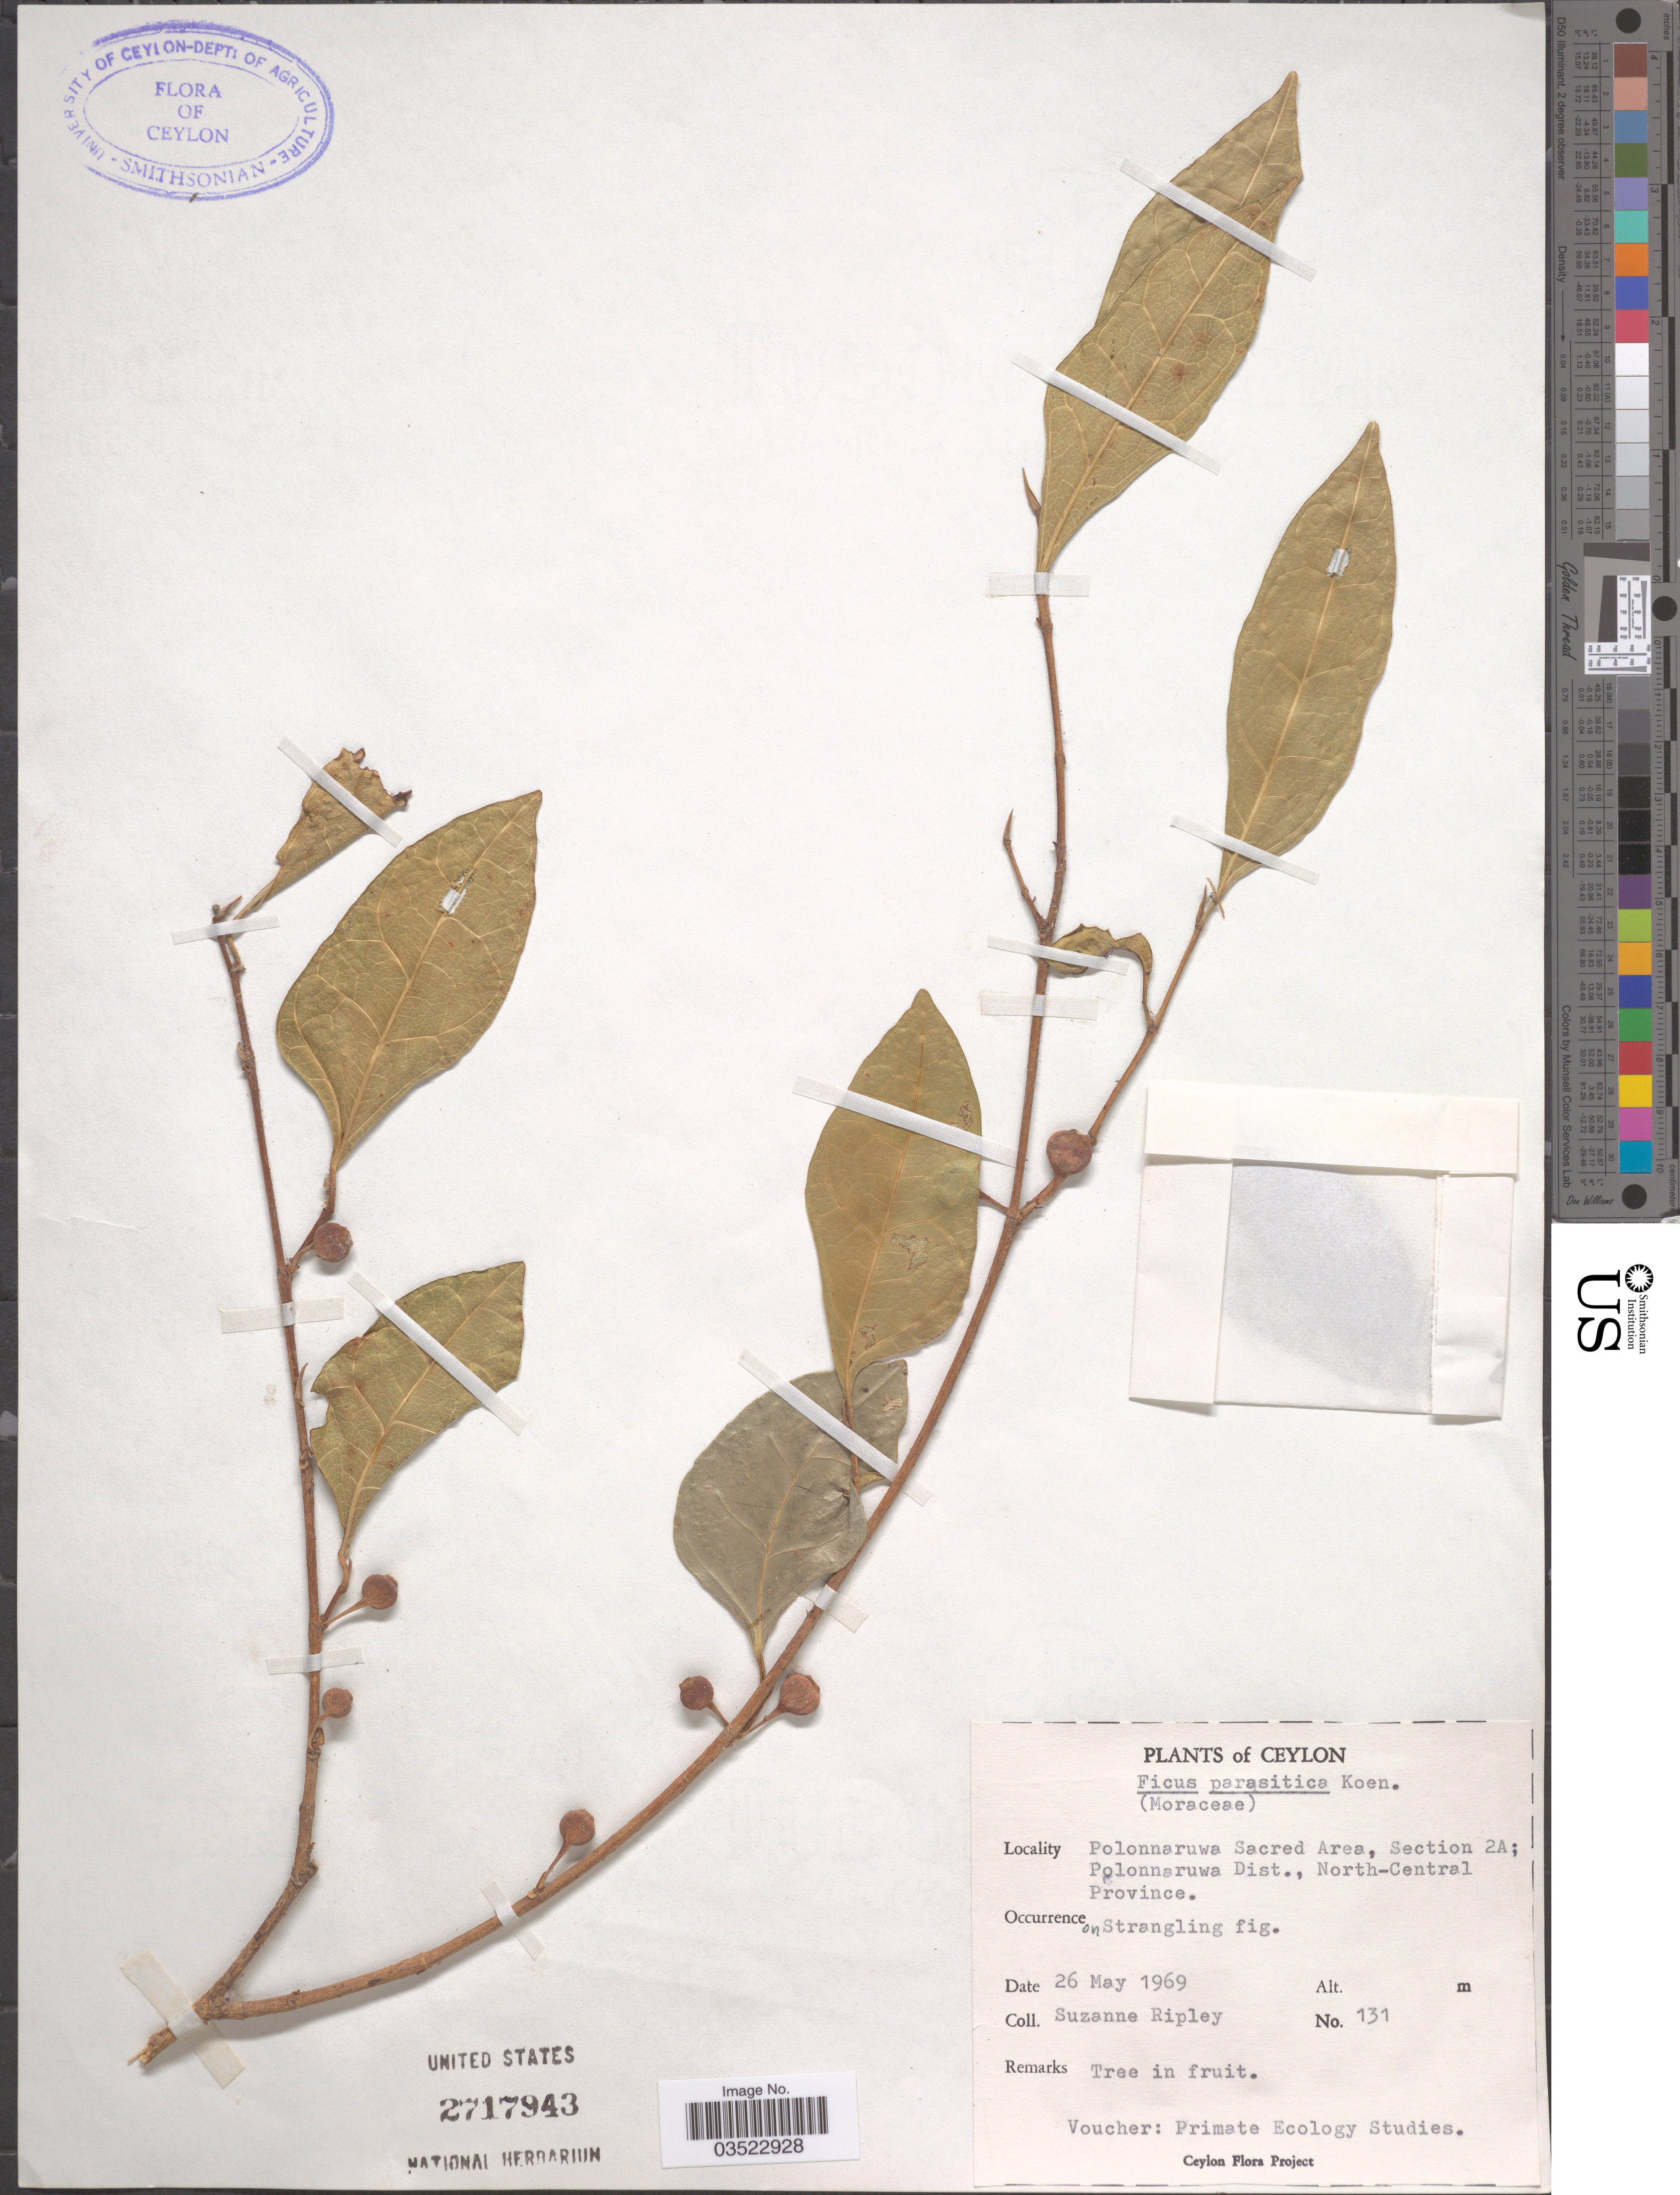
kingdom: Plantae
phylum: Tracheophyta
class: Magnoliopsida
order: Rosales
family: Moraceae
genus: Ficus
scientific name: Ficus tinctoria subsp. parasitica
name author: (J. Koenig ex Willd.) Corner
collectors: S. Ripley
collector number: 131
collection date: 1969-05-26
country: Sri Lanka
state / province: North Central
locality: Ceylon. Polonnaruwa Sacred Area, Section 2A; Polonnaruwa Dist.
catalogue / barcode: US 2717943